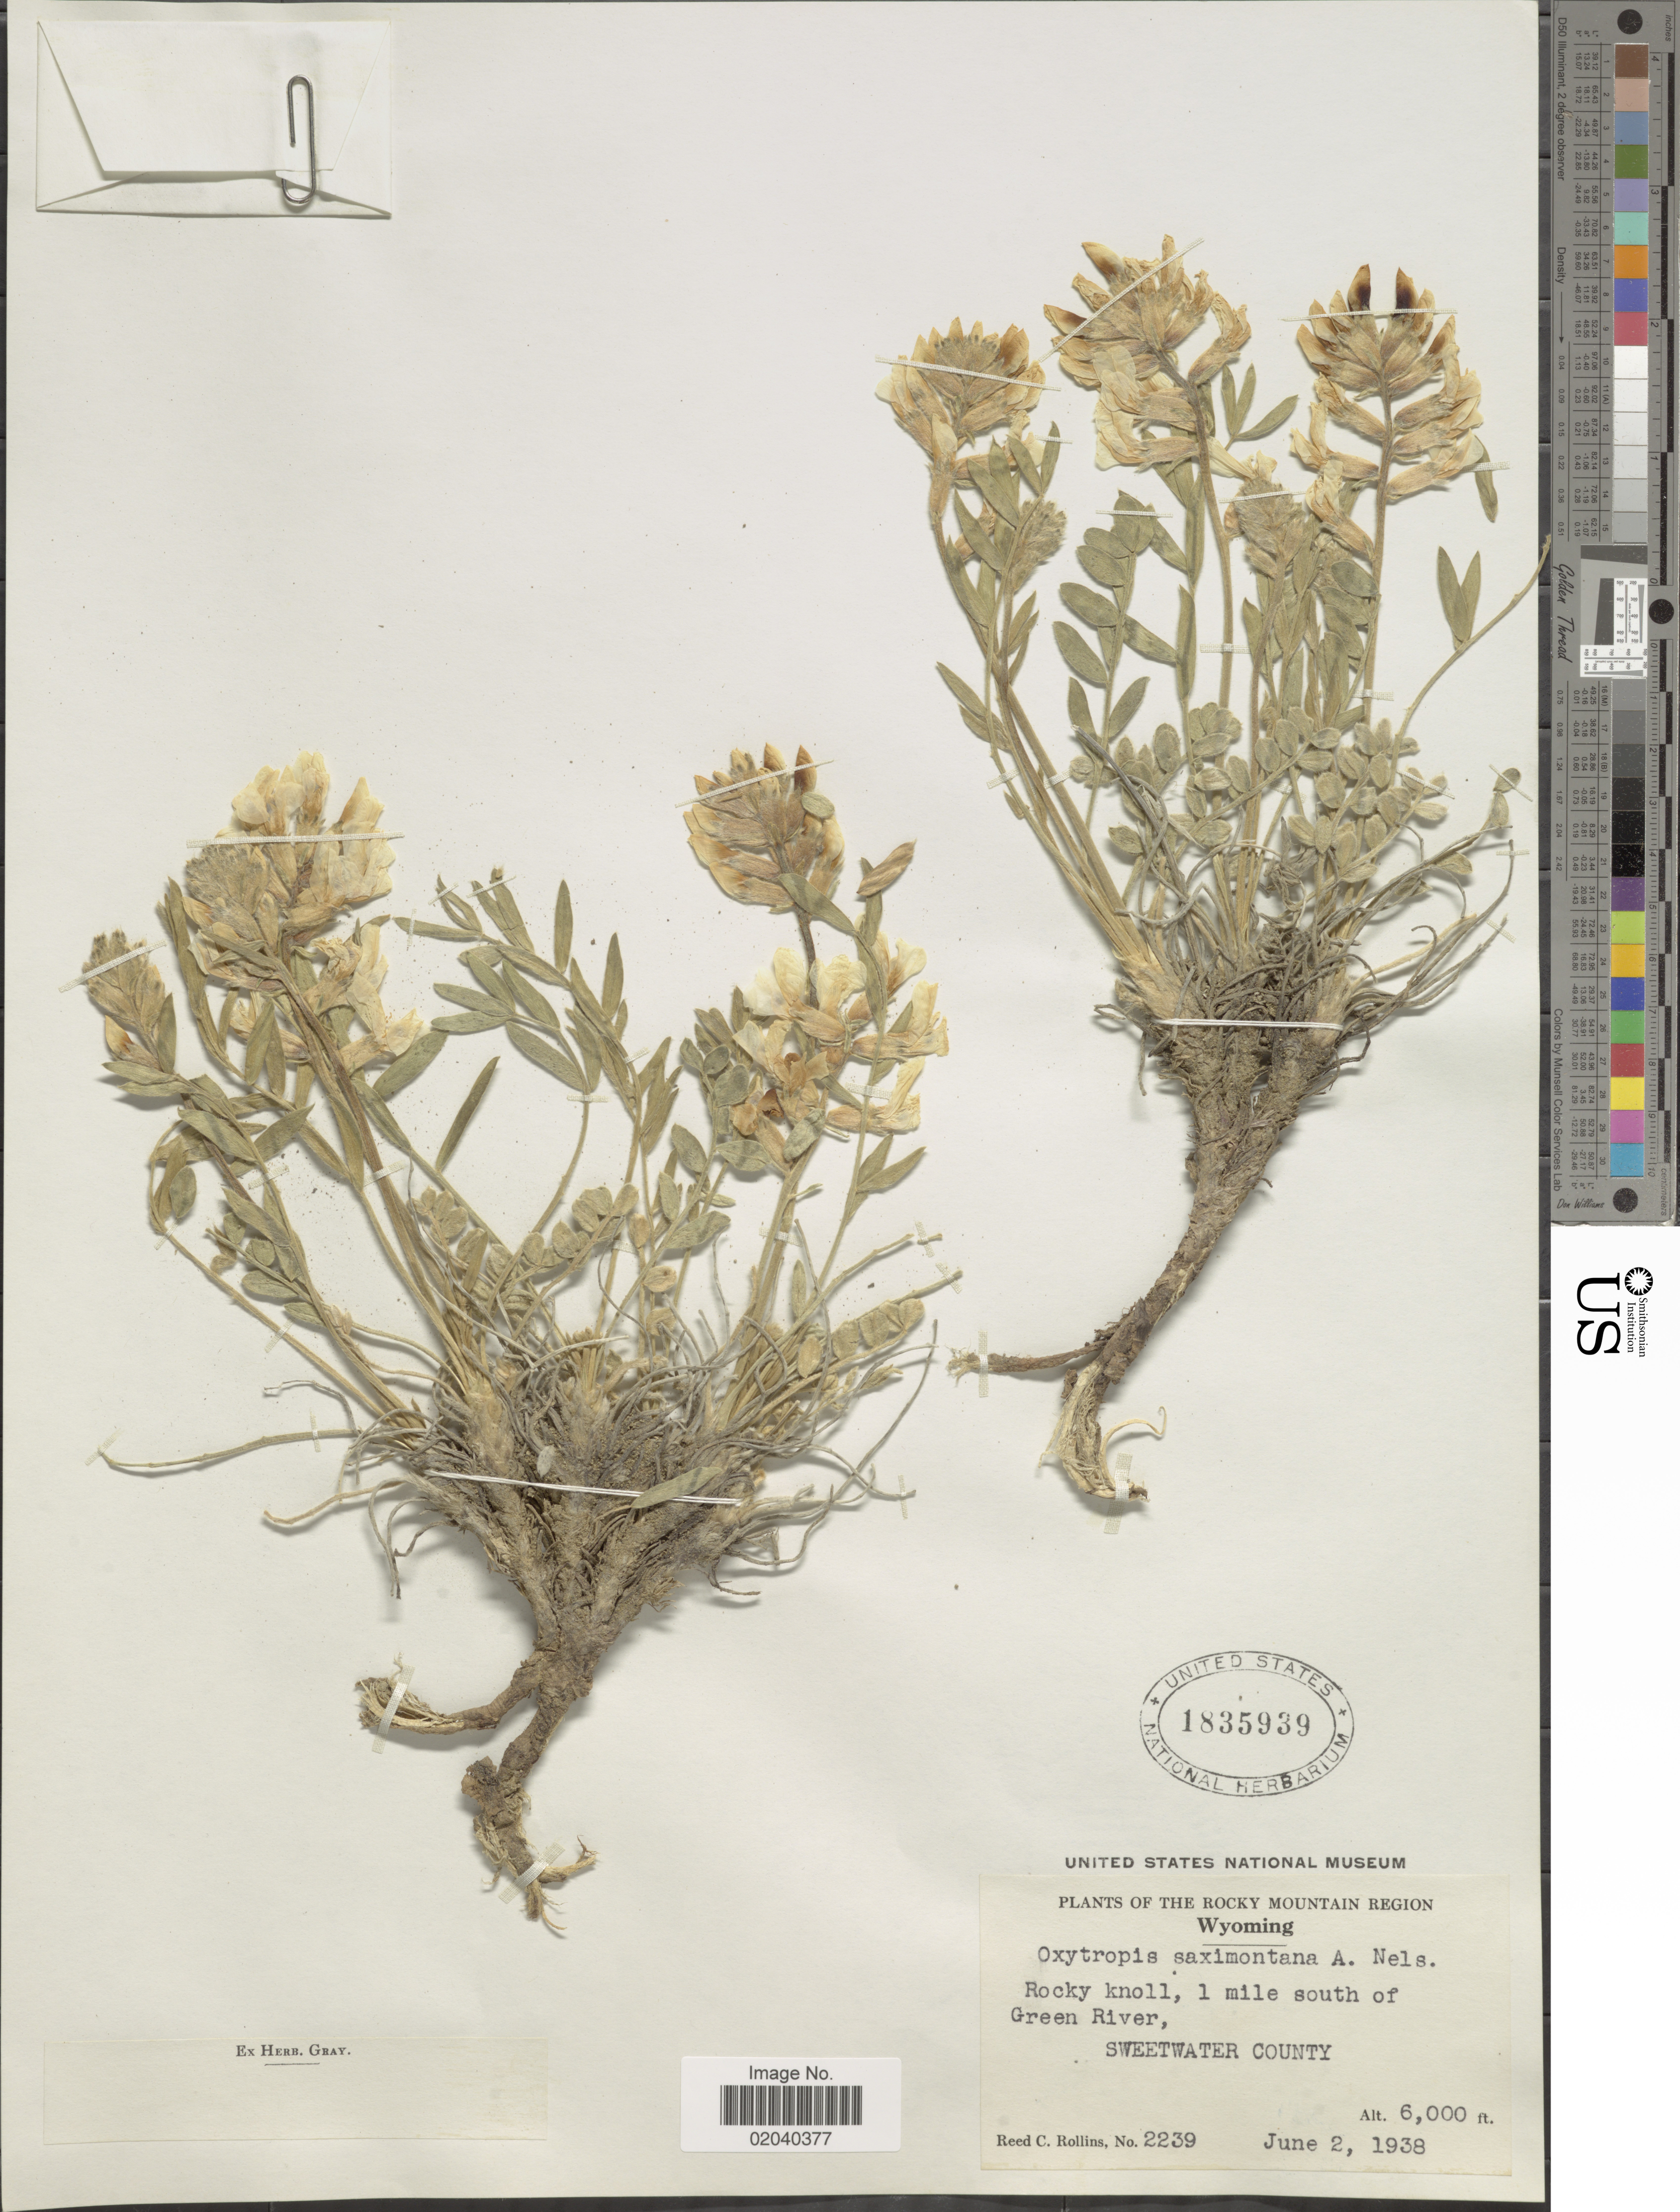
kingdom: Plantae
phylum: Tracheophyta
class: Magnoliopsida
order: Fabales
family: Fabaceae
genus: Oxytropis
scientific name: Oxytropis sericea var. sericea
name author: Nutt.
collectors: R. C. Rollins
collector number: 2239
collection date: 1938-06-02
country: United States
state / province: Wyoming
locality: Rocky Mountain Region. Rocky knoll, 1 mile south of Green River, Sweetwater County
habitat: rocky knoll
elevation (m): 1829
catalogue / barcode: US 1835939